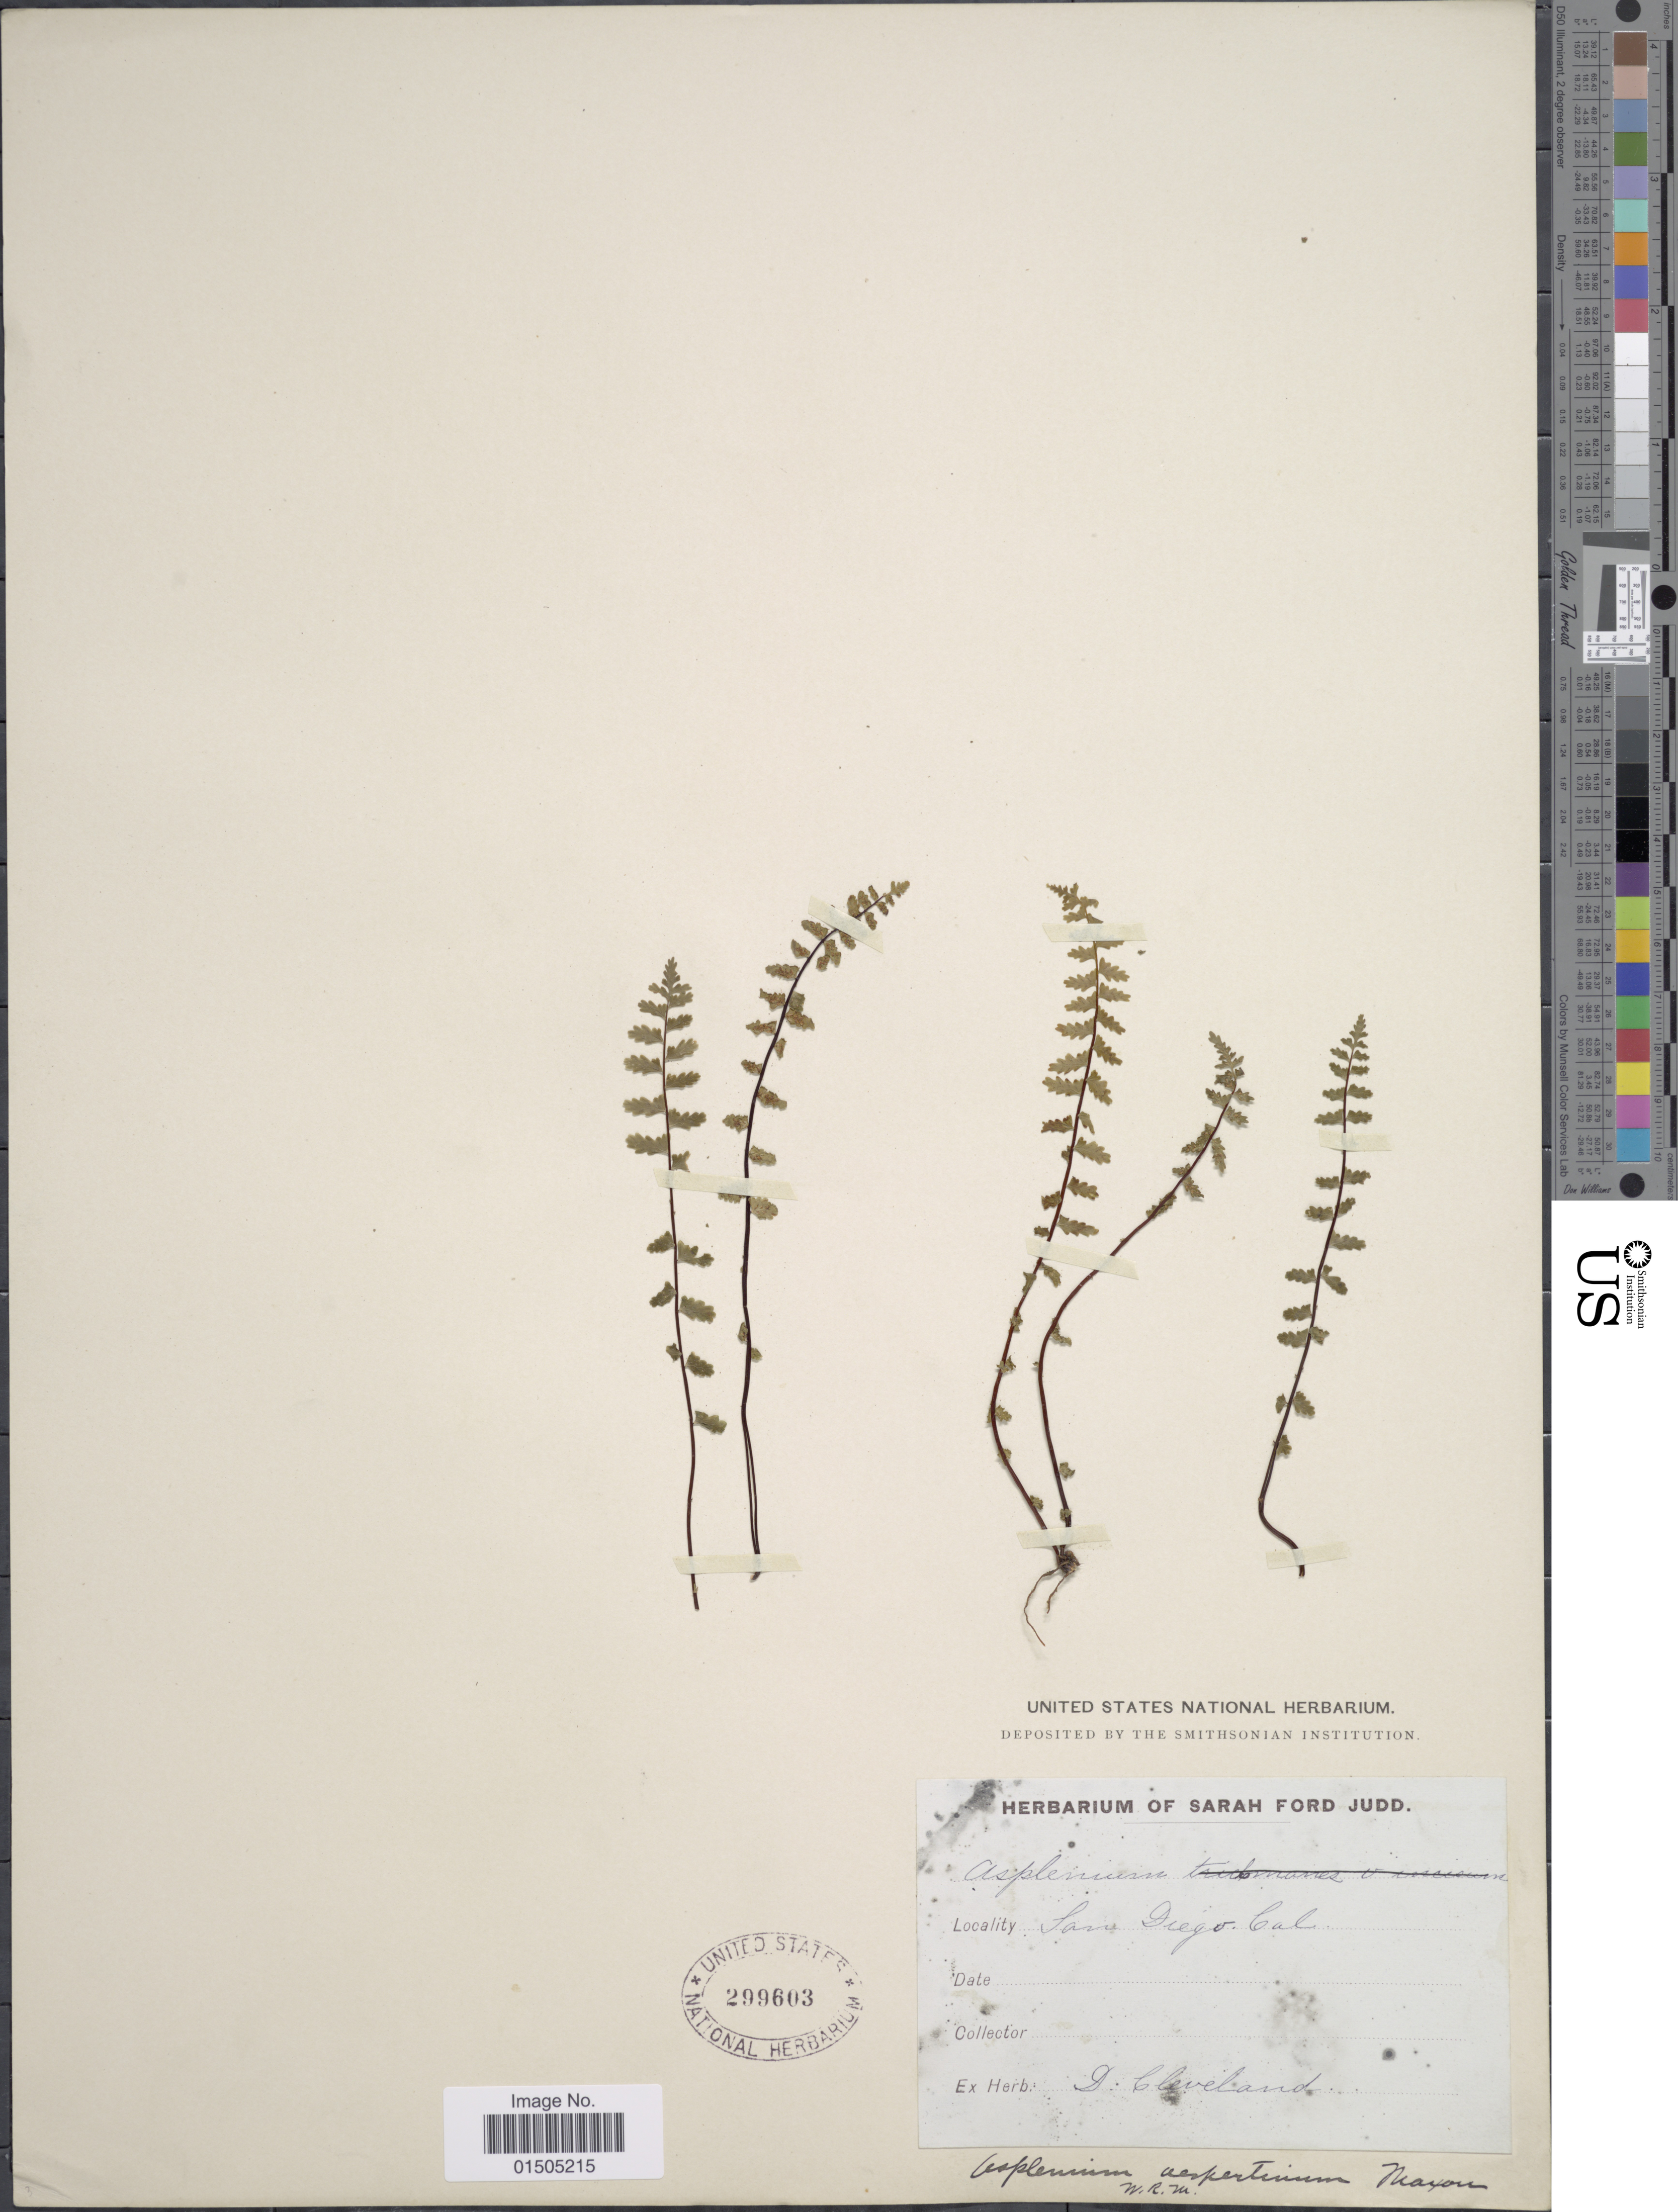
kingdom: Plantae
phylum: Tracheophyta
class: Polypodiopsida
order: Polypodiales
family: Aspleniaceae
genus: Asplenium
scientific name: Asplenium vespertinum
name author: Maxon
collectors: ex herb. D. Cleveland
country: United States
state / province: California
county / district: San Diego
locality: San Diego.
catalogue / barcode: US 299603